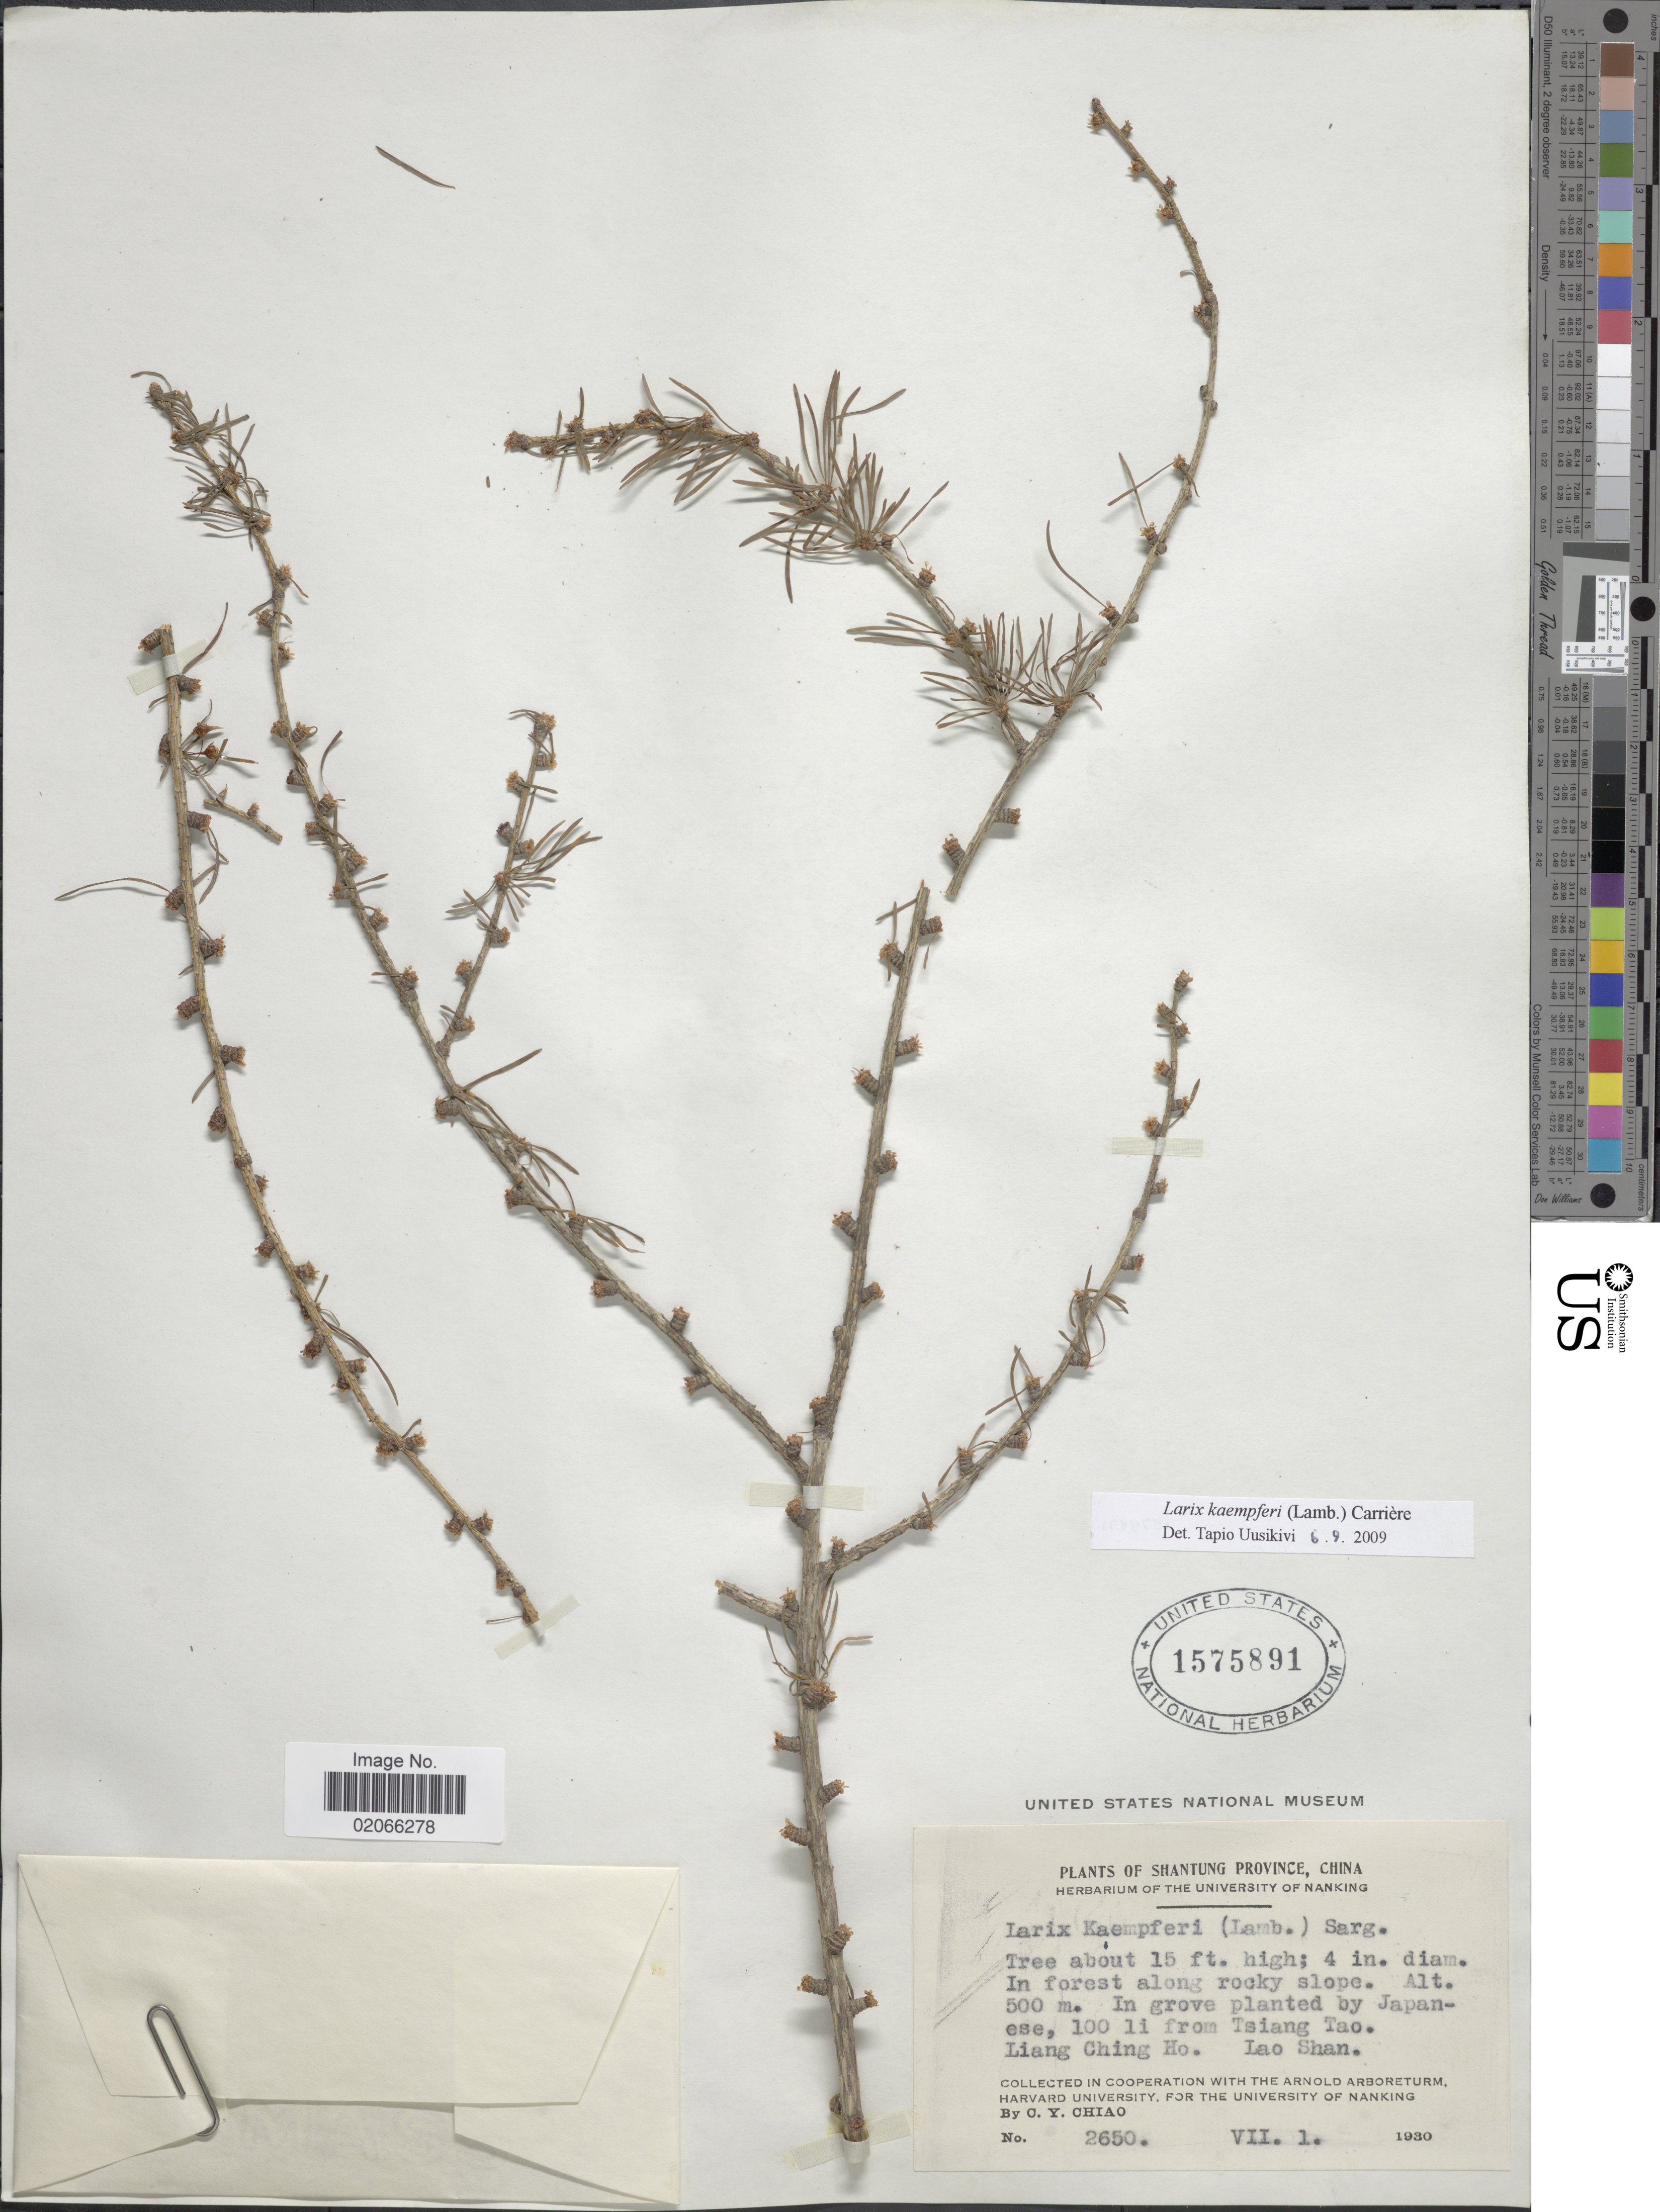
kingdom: Plantae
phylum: Tracheophyta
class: Pinopsida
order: Pinales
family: Pinaceae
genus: Larix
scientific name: Larix kaempferi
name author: (Lamb.) Carrière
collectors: C. Y. Chiao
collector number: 2650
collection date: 1930-07-01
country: China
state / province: Shandong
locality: Shantung Province, in forest along rocky slope, in grove planted, 100 li from Tsiang Tao, Liang Chin Ho, Lao Shan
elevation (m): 500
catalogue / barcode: US 1575891